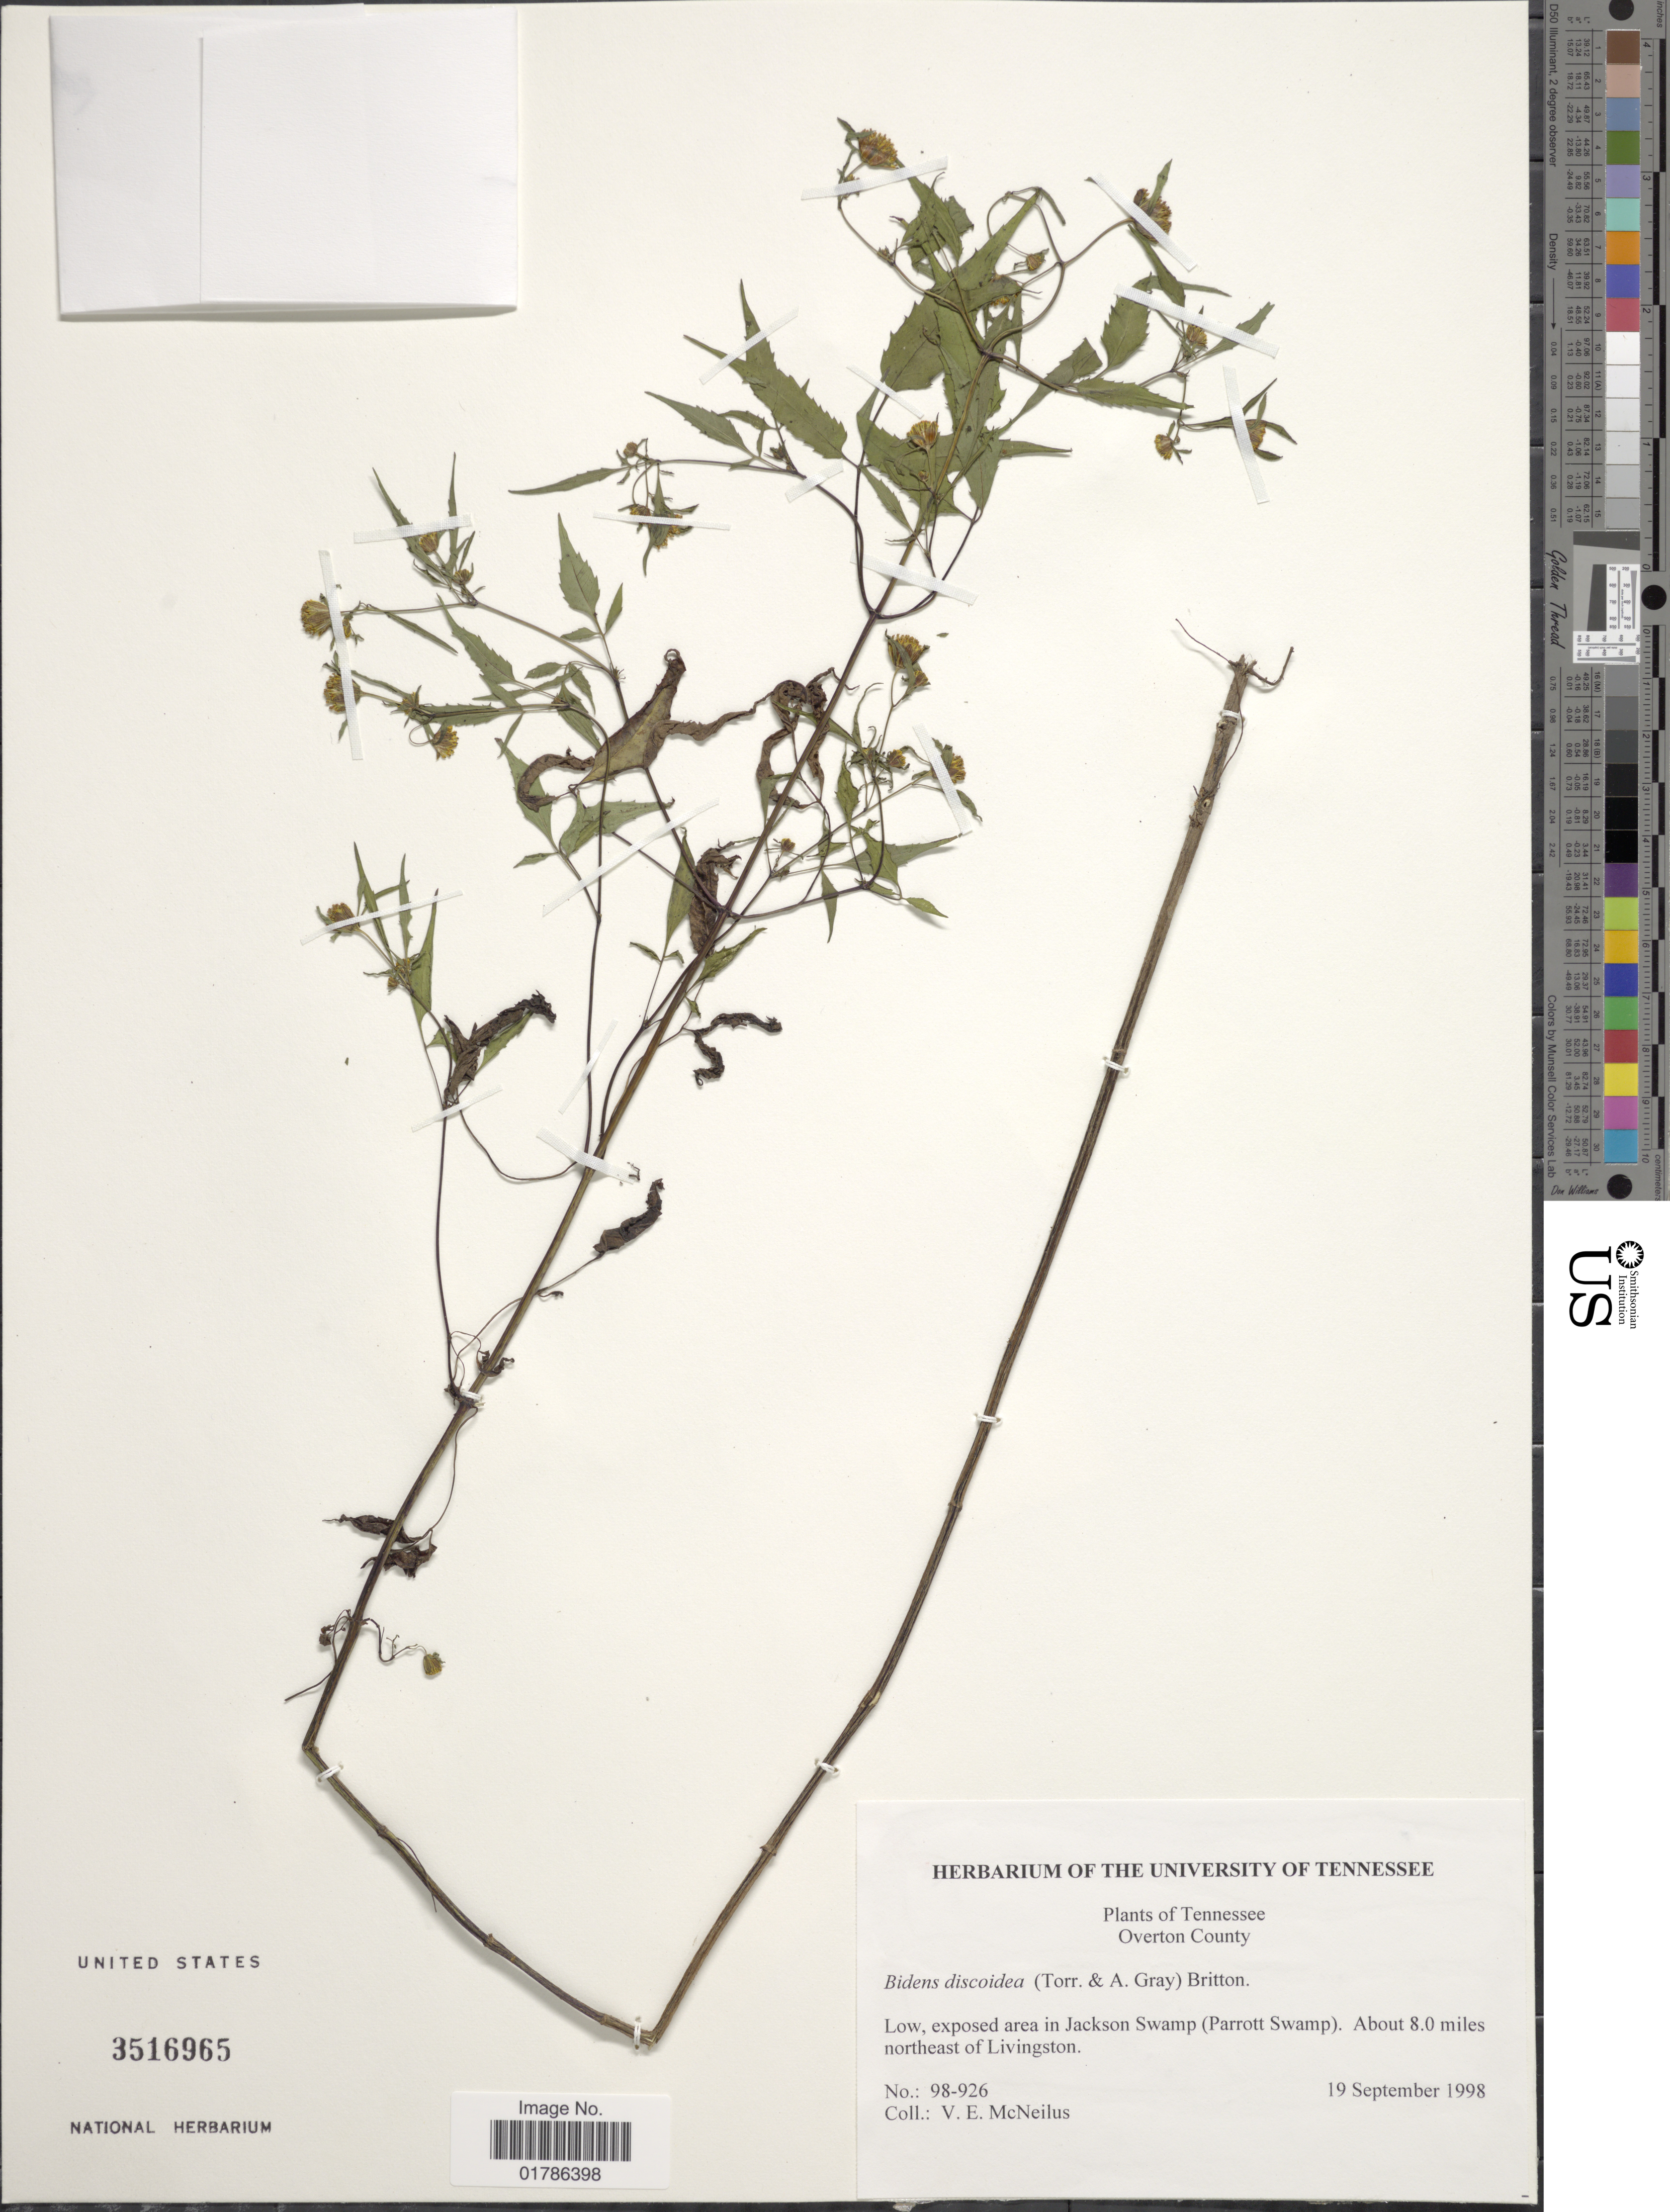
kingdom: Plantae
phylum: Tracheophyta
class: Magnoliopsida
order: Asterales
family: Asteraceae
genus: Bidens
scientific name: Bidens discoidea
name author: (Torr. & A. Gray) Britton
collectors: V. Mcneilus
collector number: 98-926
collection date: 1998-09-19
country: United States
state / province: Tennessee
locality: Exposed are in Jackson Swamp (Parrot Swamp), about 8.0 miles northeast of Livingston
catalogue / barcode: US 3516965